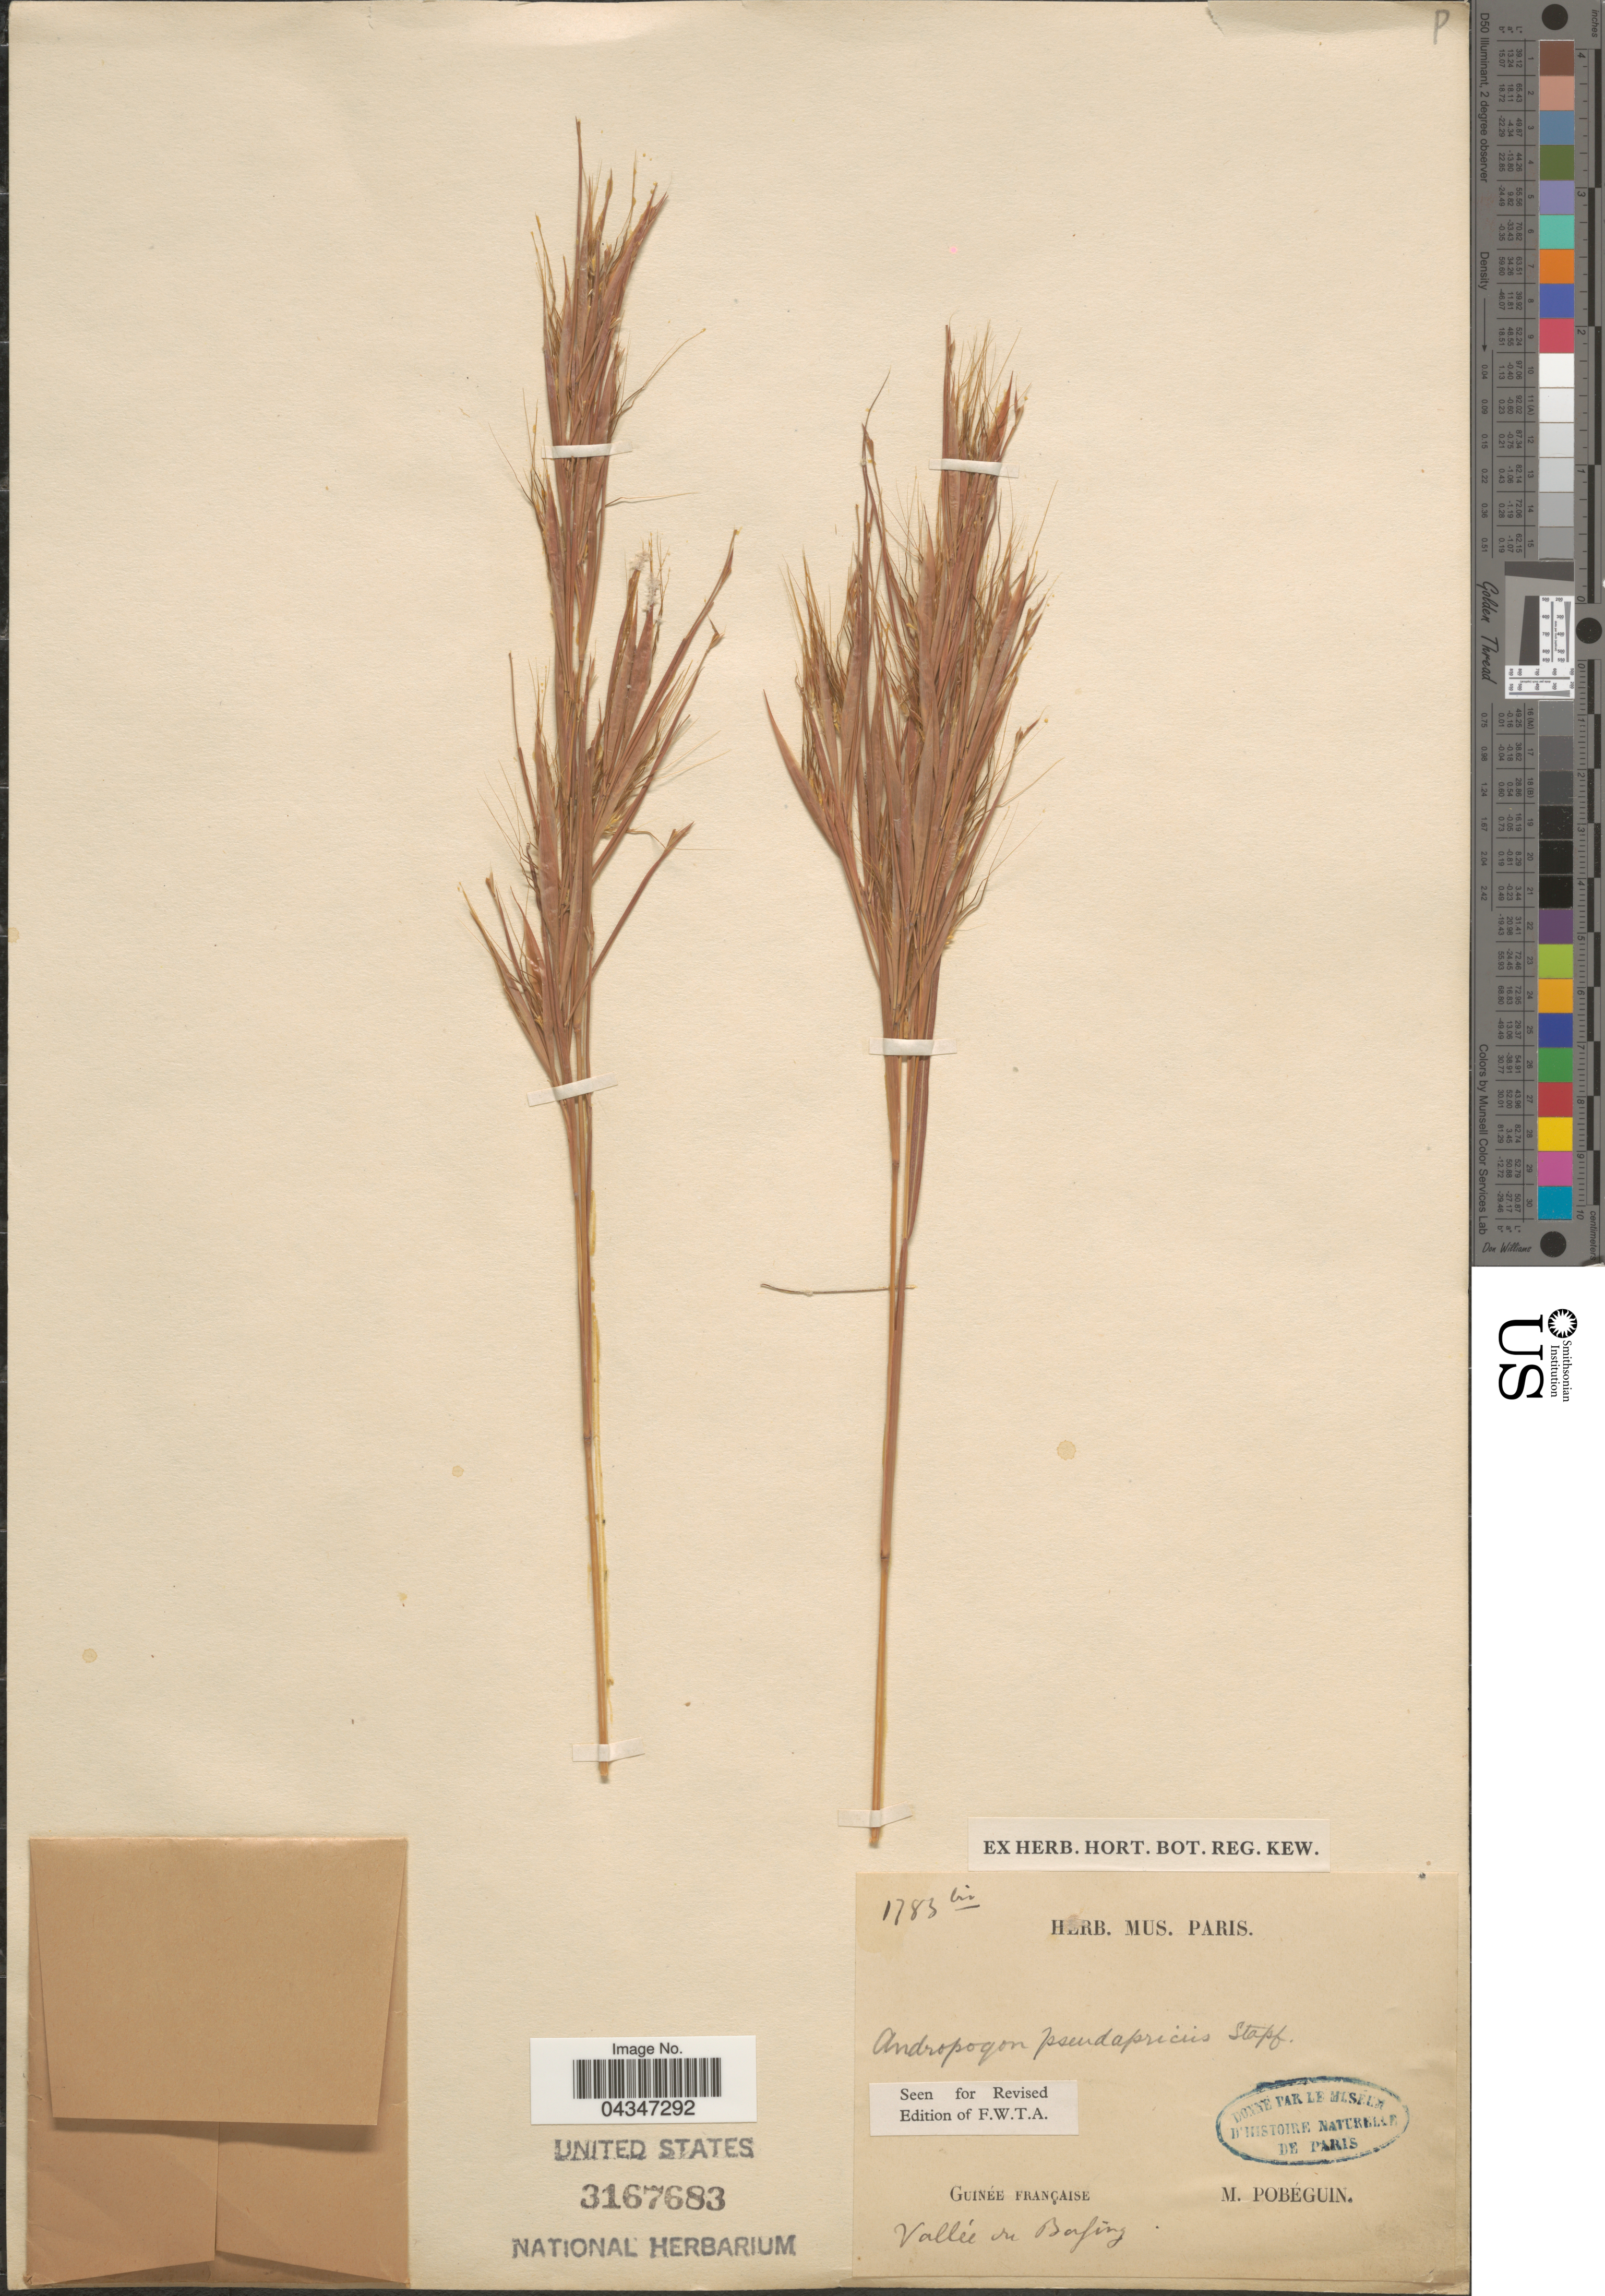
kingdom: Plantae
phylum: Tracheophyta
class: Liliopsida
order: Poales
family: Poaceae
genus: Andropogon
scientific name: Andropogon pseudapricus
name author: Stapf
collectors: M. Pobéguin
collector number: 1783bis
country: French Guiana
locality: Guinée Française. Vallée du Bafing.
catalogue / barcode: US 3167683